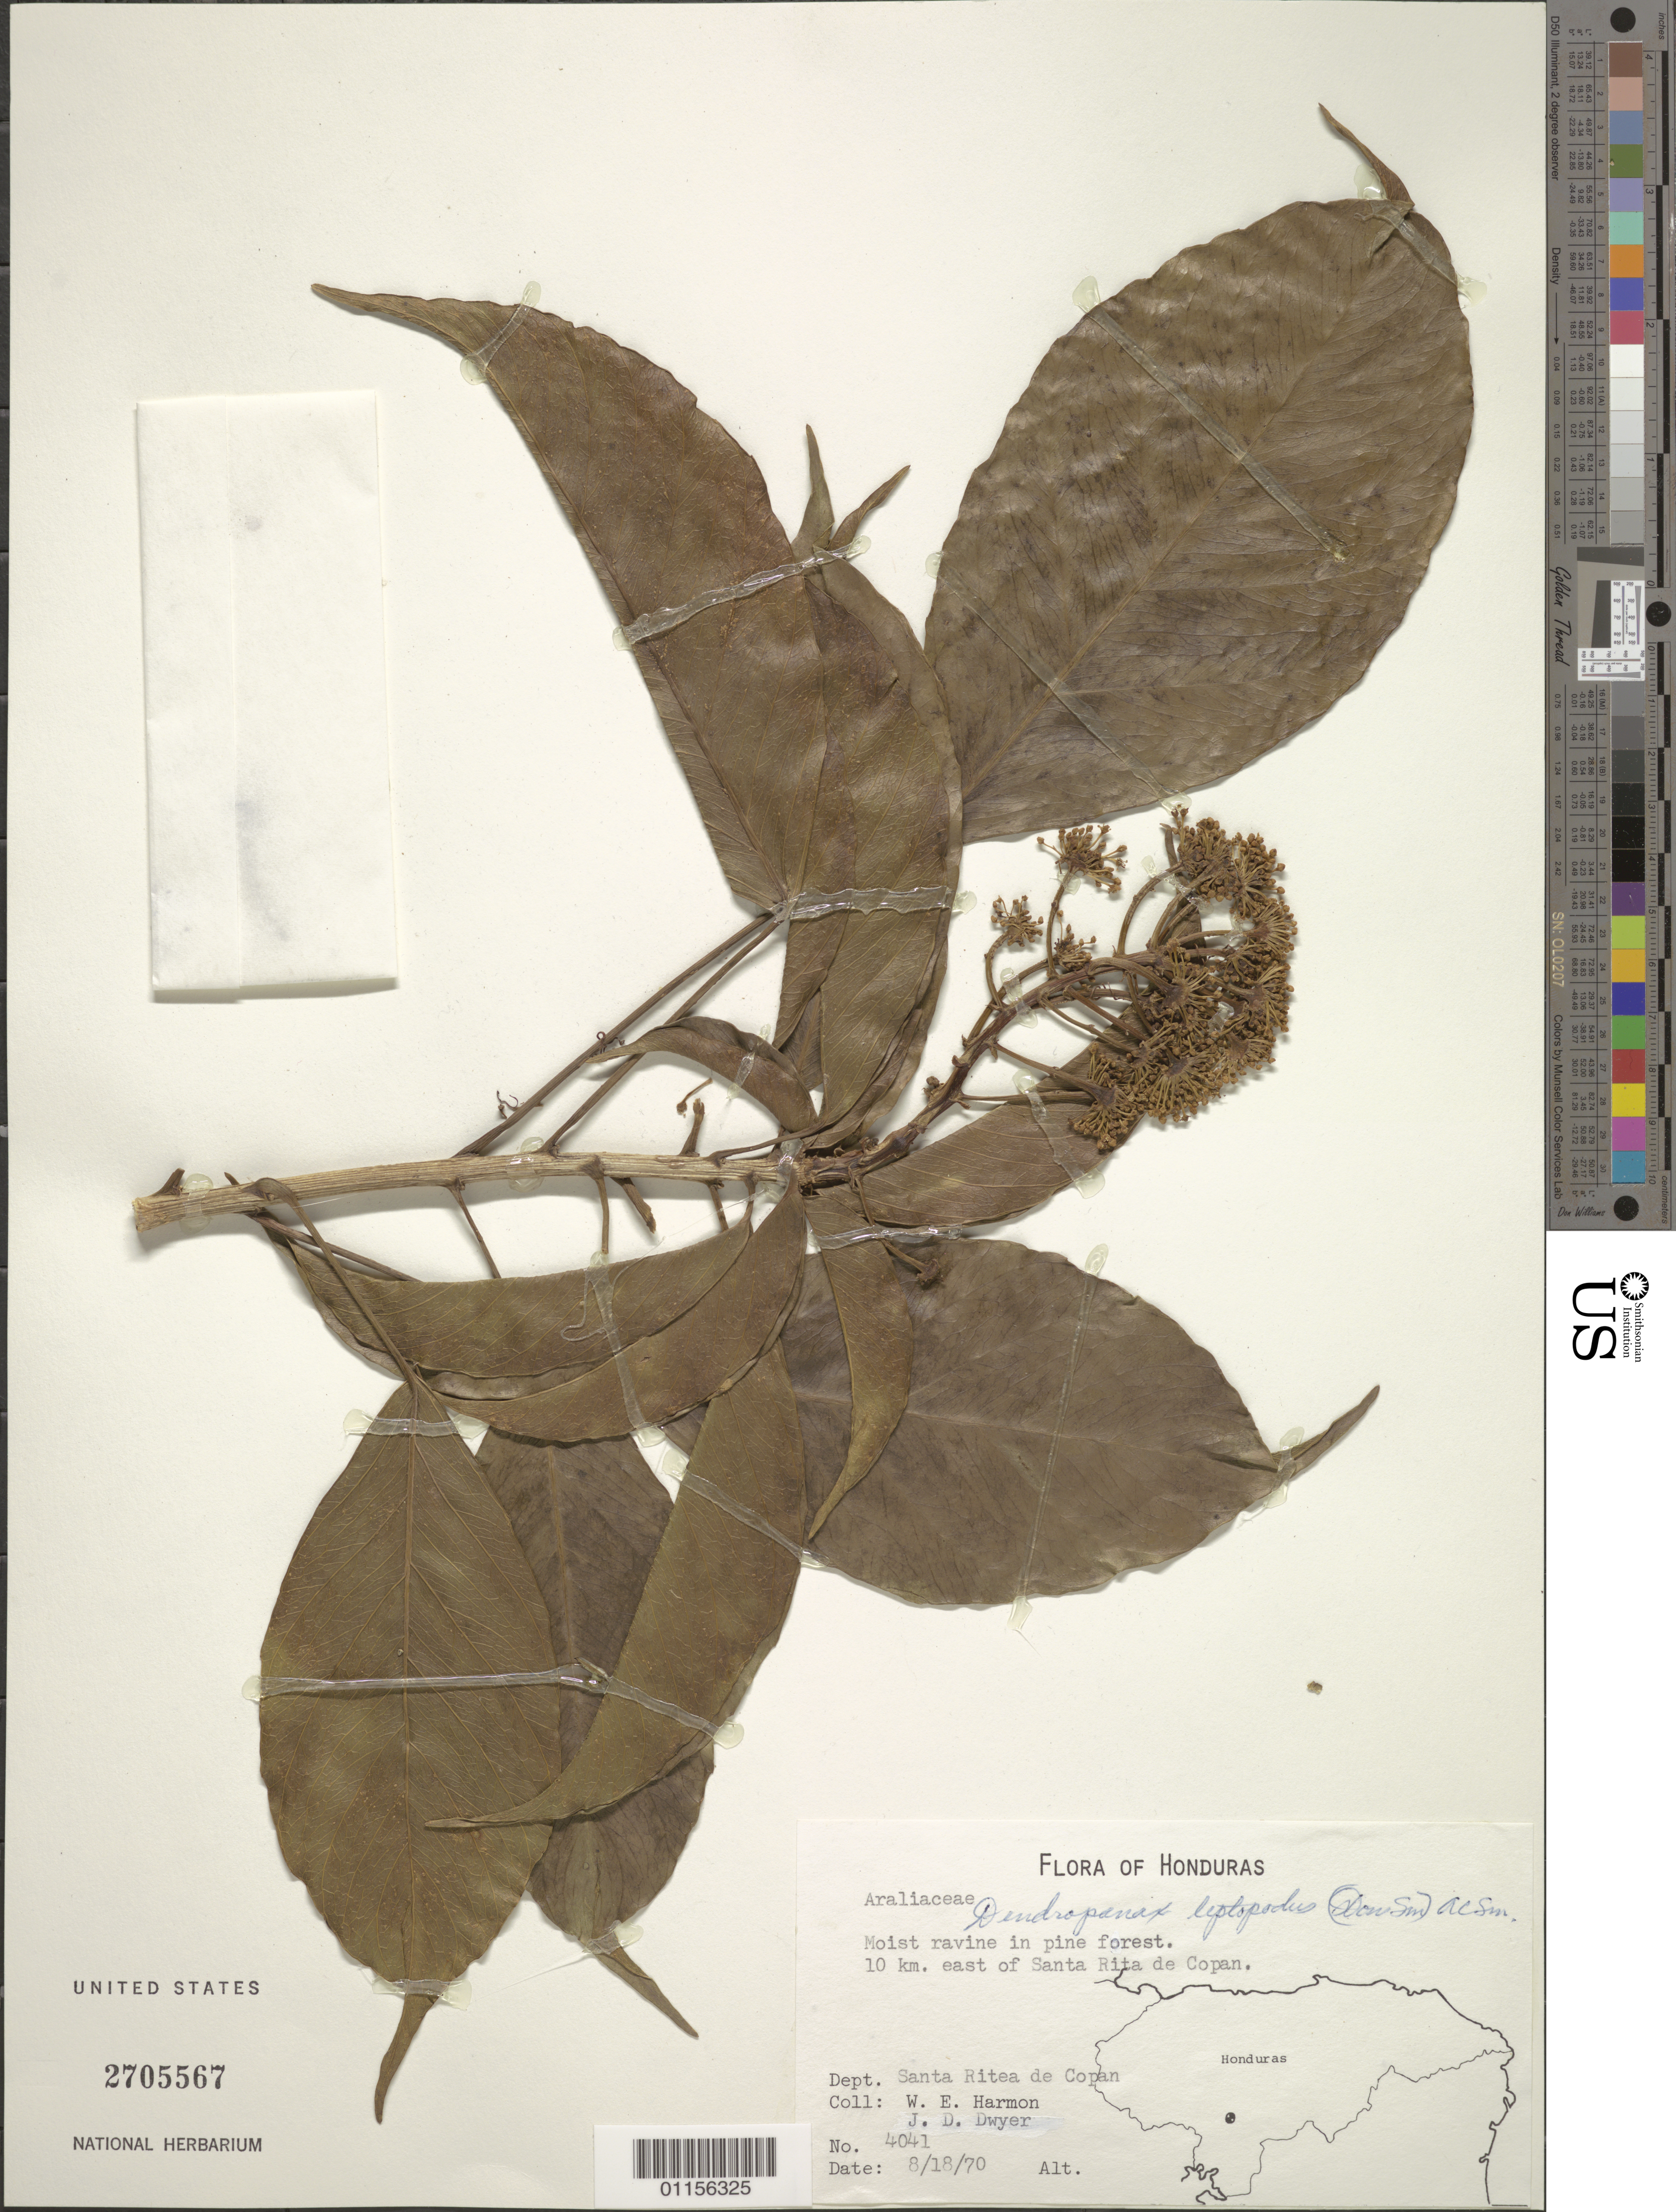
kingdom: Plantae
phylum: Tracheophyta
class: Magnoliopsida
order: Apiales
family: Araliaceae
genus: Dendropanax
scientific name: Dendropanax leptopodus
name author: (Donn. Sm.) A.C. Sm.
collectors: W. E. Harmon & J. D. Dwyer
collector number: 4041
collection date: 1970-08-18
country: Honduras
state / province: Copán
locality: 10 km E of Santa Rita de Copan.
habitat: Moist ravine in pine forest.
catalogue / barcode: US 2705567